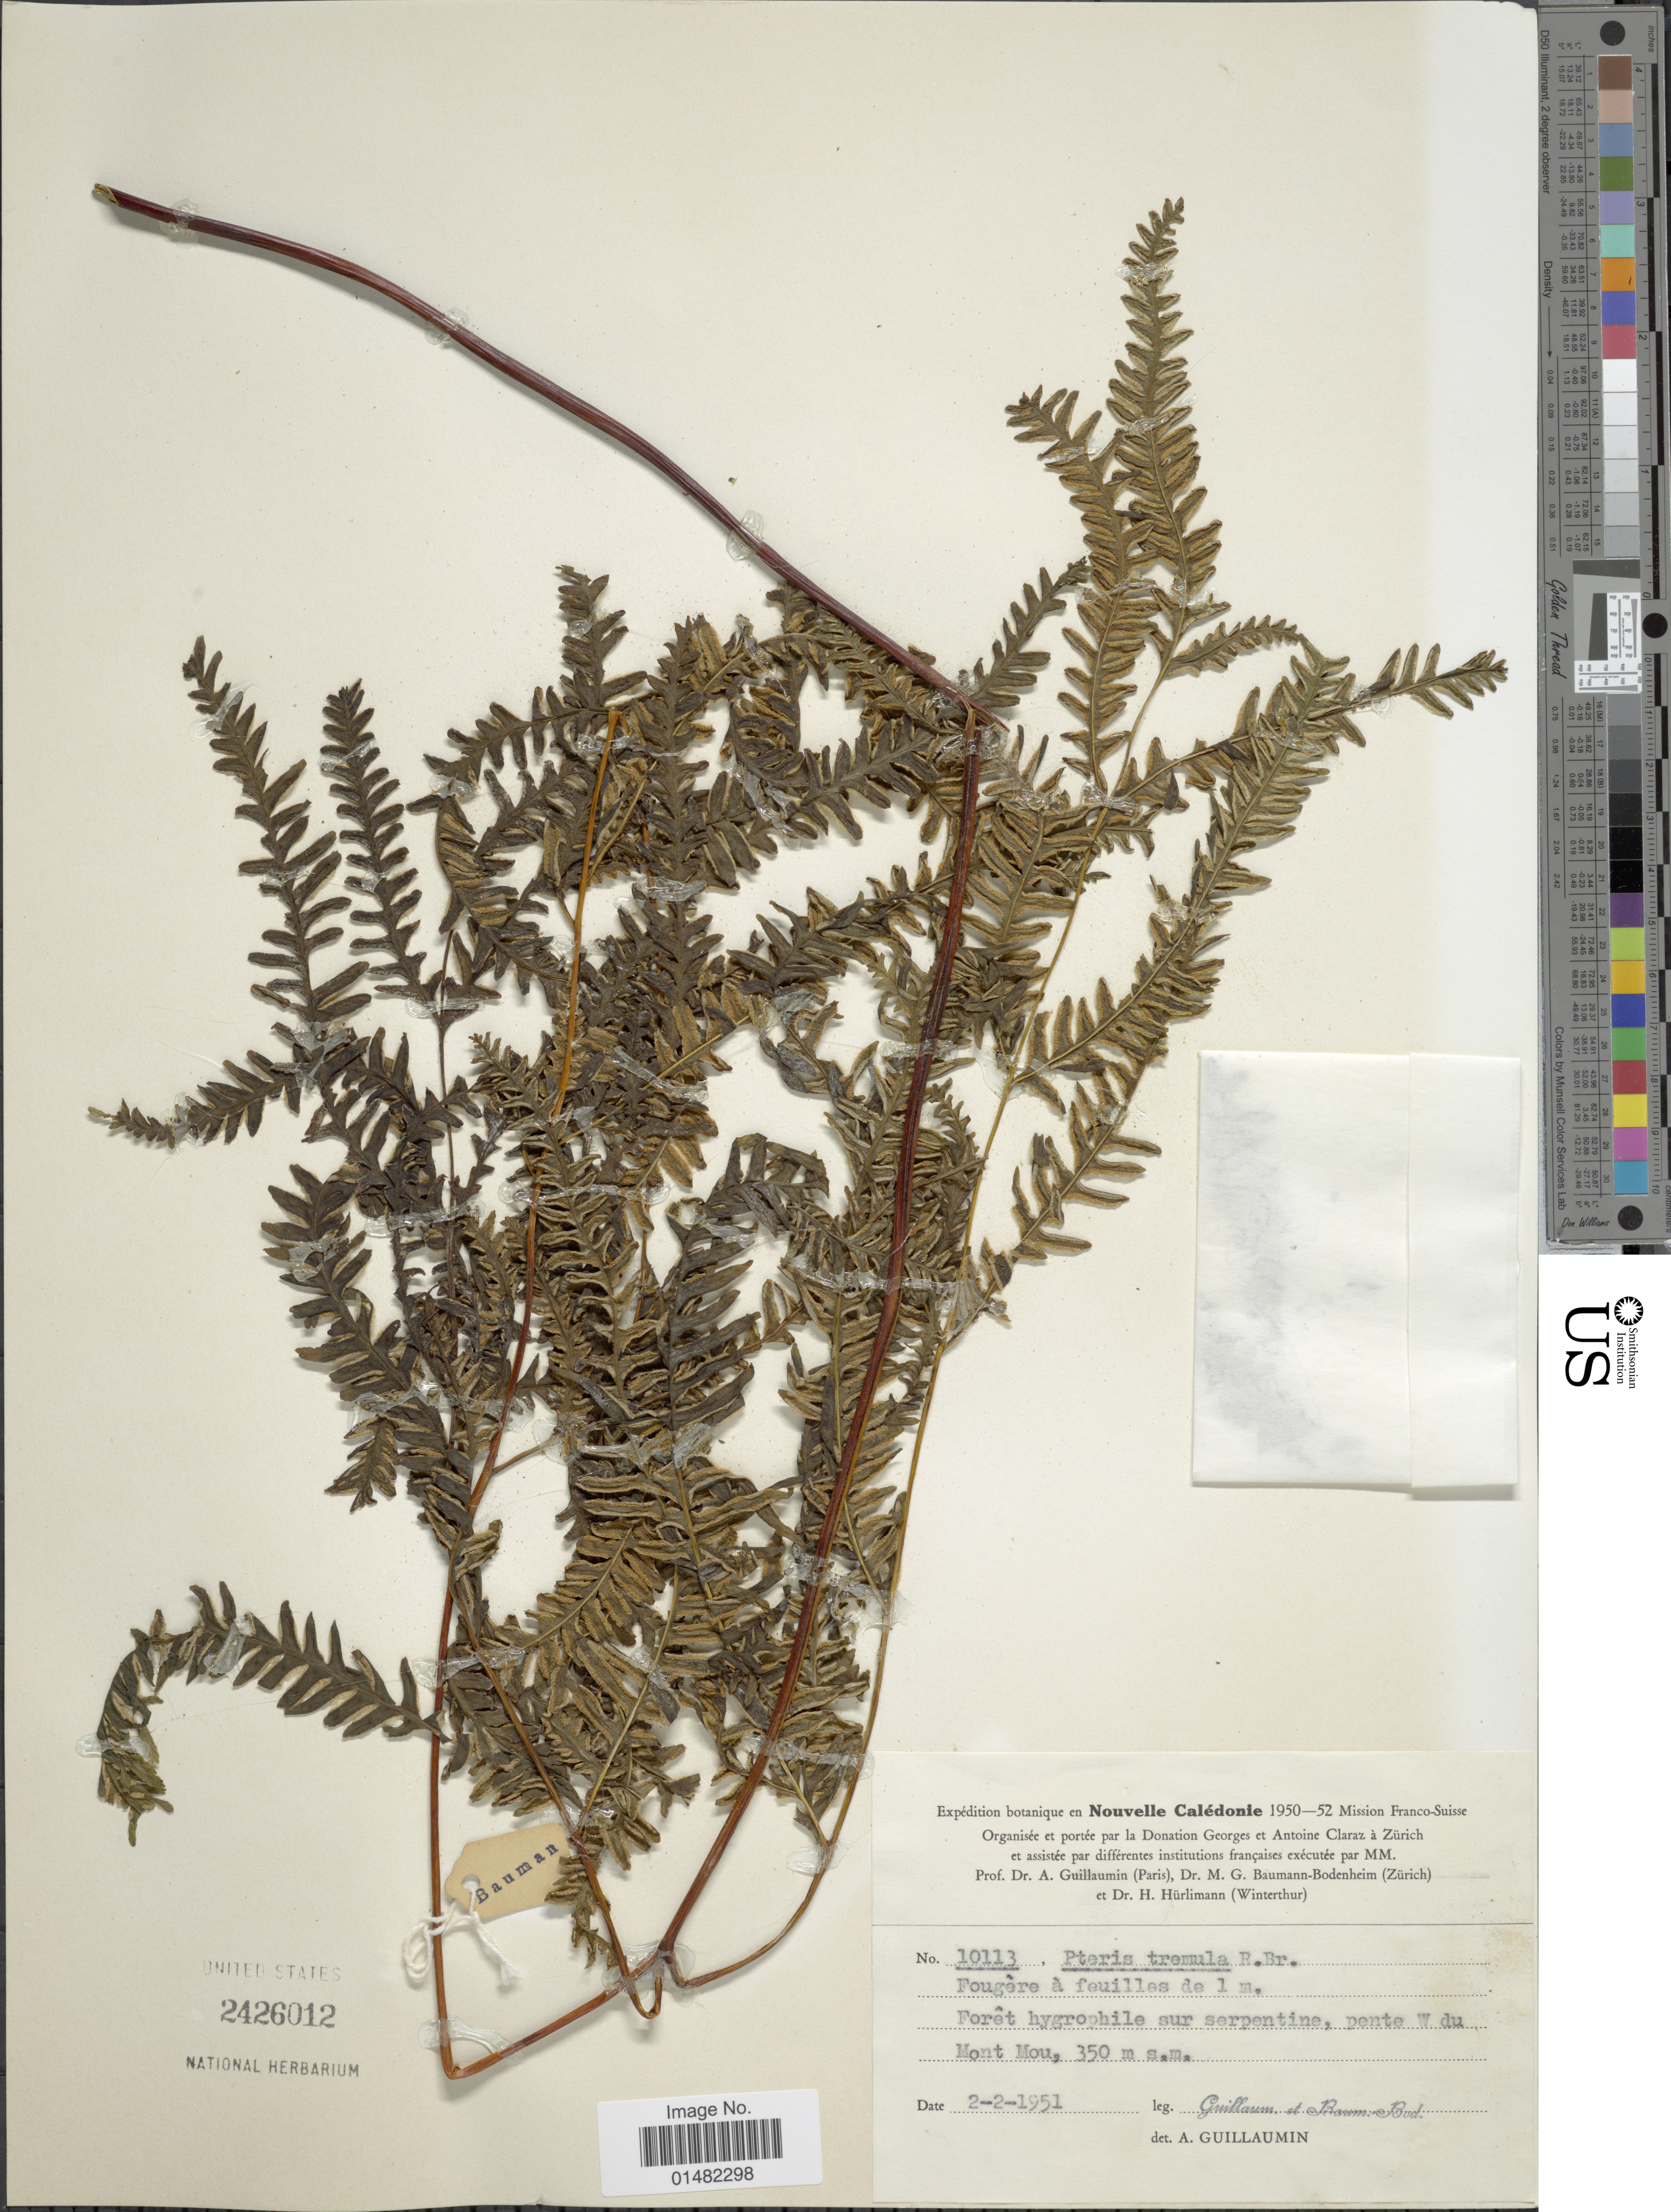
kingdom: Plantae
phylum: Tracheophyta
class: Polypodiopsida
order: Polypodiales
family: Pteridaceae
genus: Pteris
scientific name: Pteris novae-caledoniae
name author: Hook.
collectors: A. Guillaumin & M. G. Baumann-Bodenheim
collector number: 10113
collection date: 1951-02-02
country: New Caledonia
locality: Forêt hygrophile sur serpentine, pente W du Mont Mou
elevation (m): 350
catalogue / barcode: US 2426012